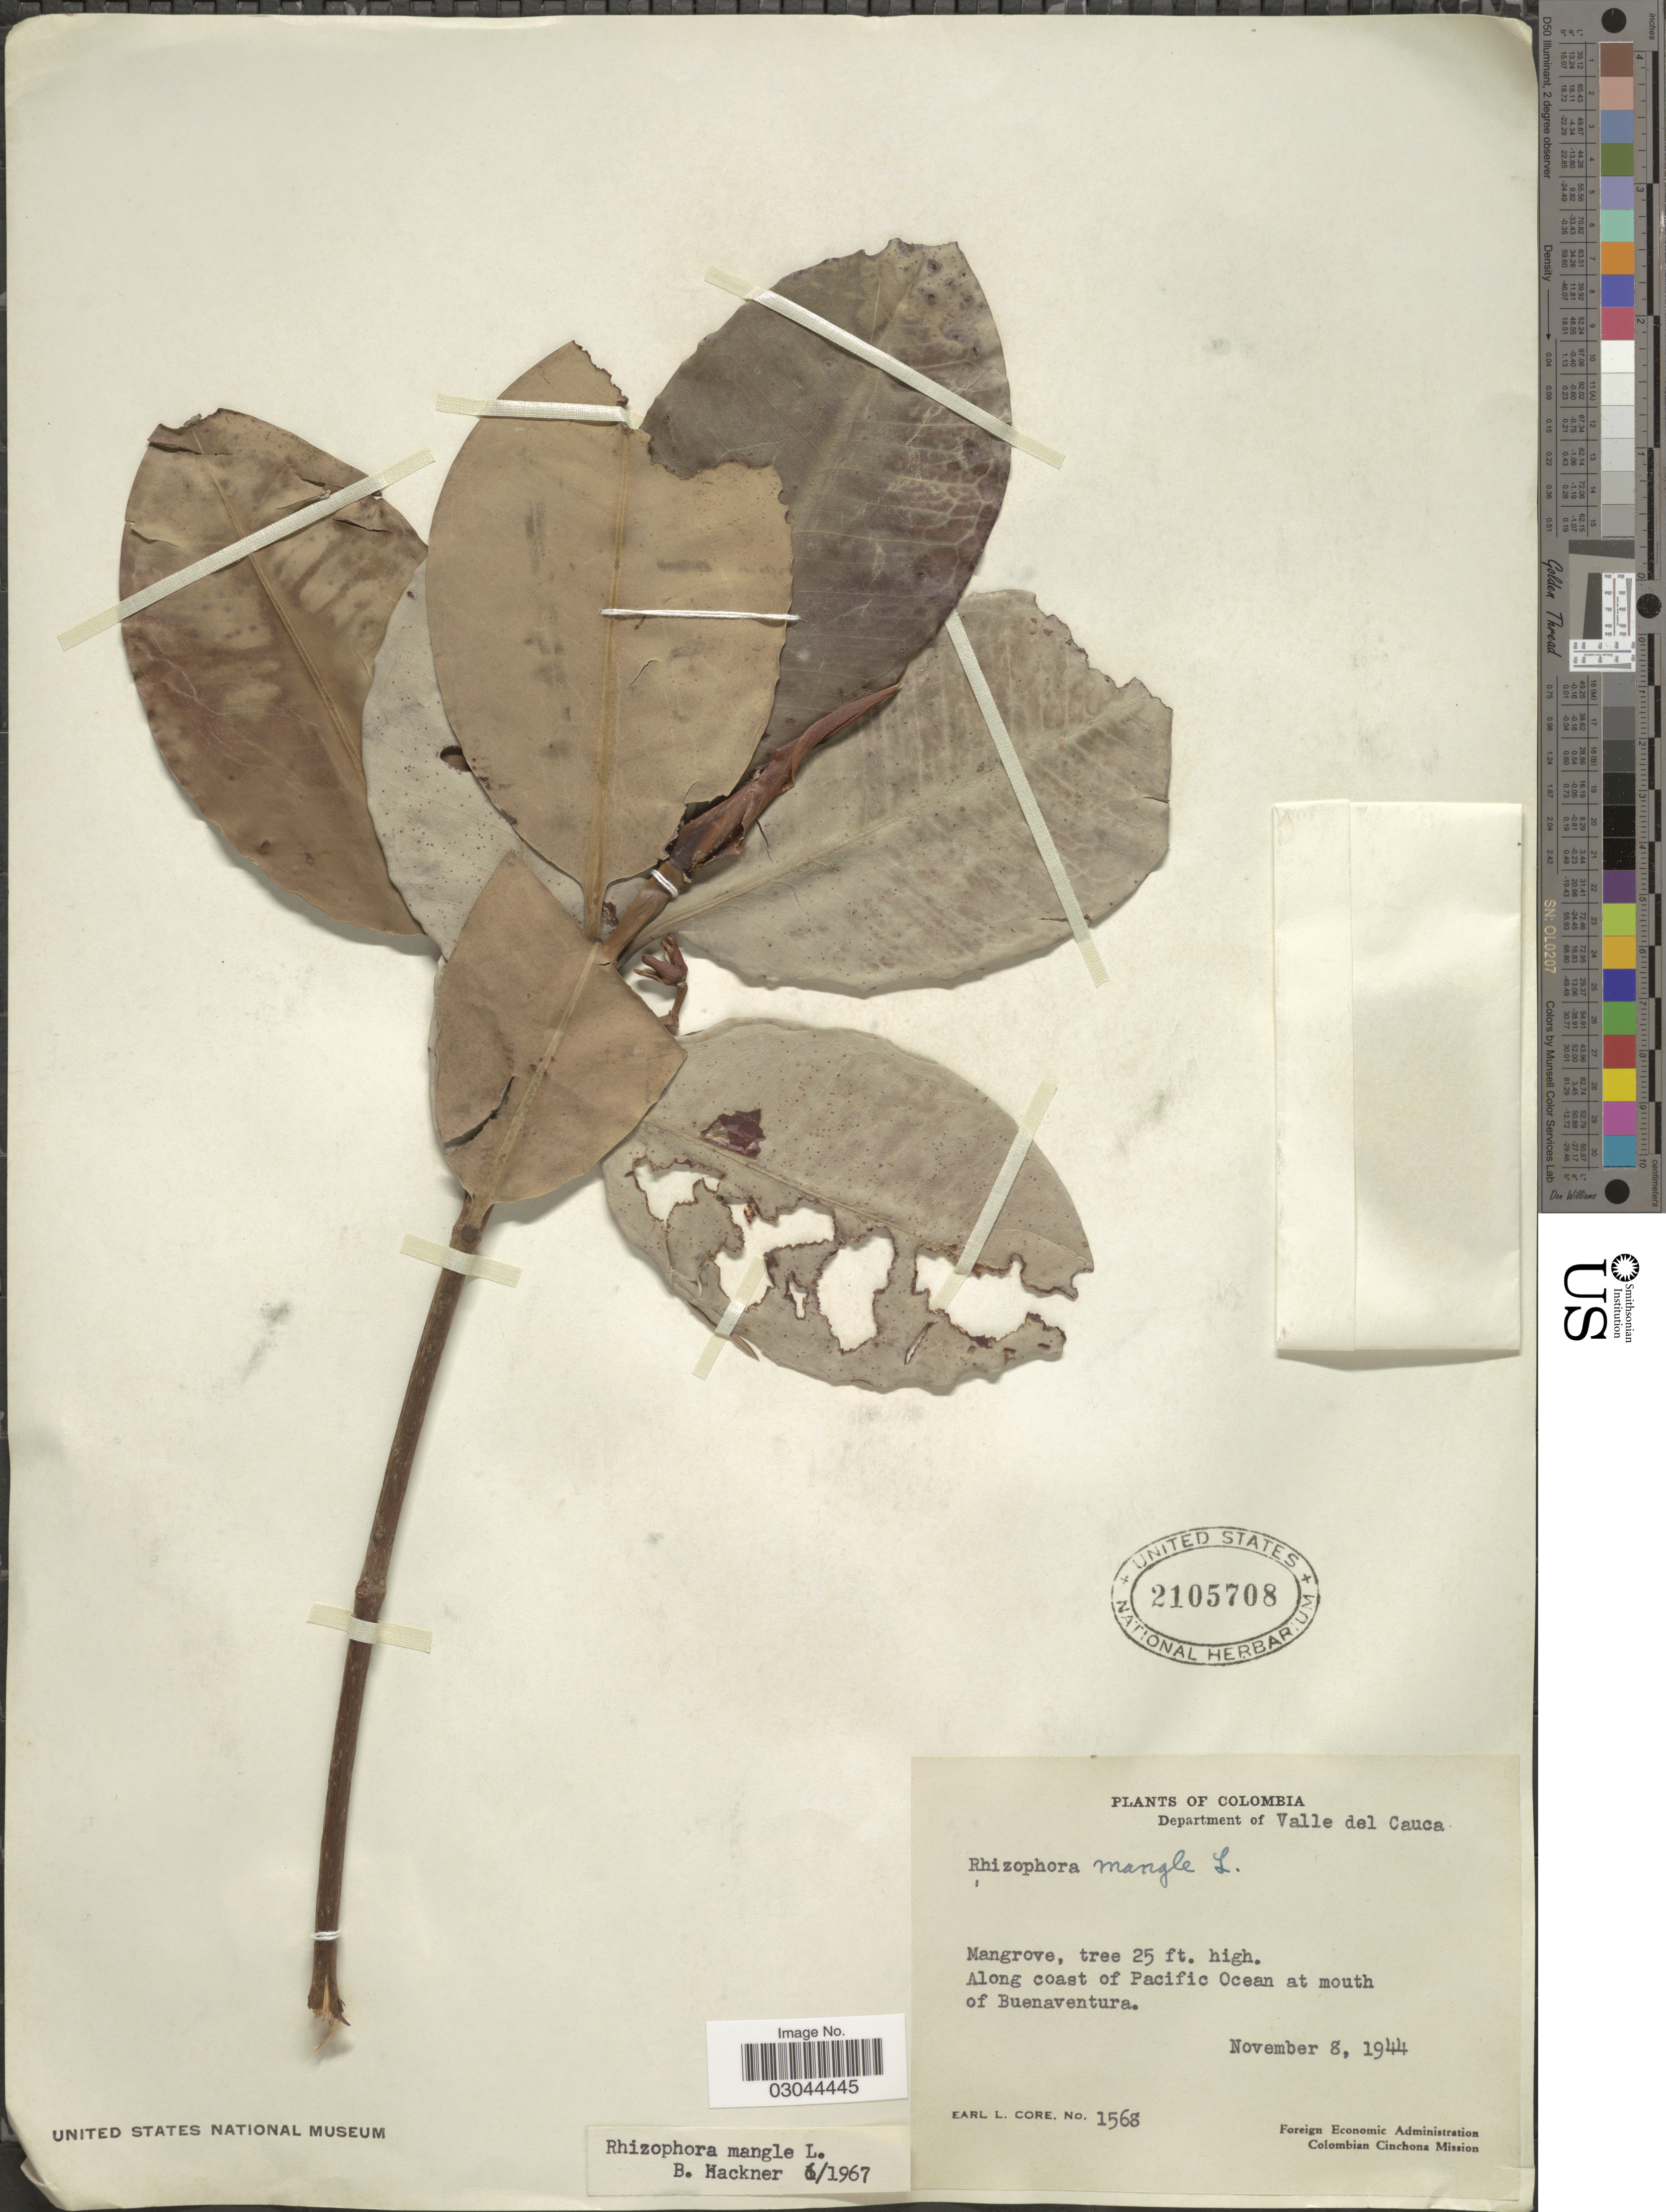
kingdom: Plantae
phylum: Tracheophyta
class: Magnoliopsida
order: Malpighiales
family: Rhizophoraceae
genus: Rhizophora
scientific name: Rhizophora mangle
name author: L.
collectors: E. L. Core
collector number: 1568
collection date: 1944-11-08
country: Colombia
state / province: Valle del Cauca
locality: Department of Valle del Cauca. Along coast of Pacific Ocean at mouth of Buenaventura.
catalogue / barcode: US 2105708